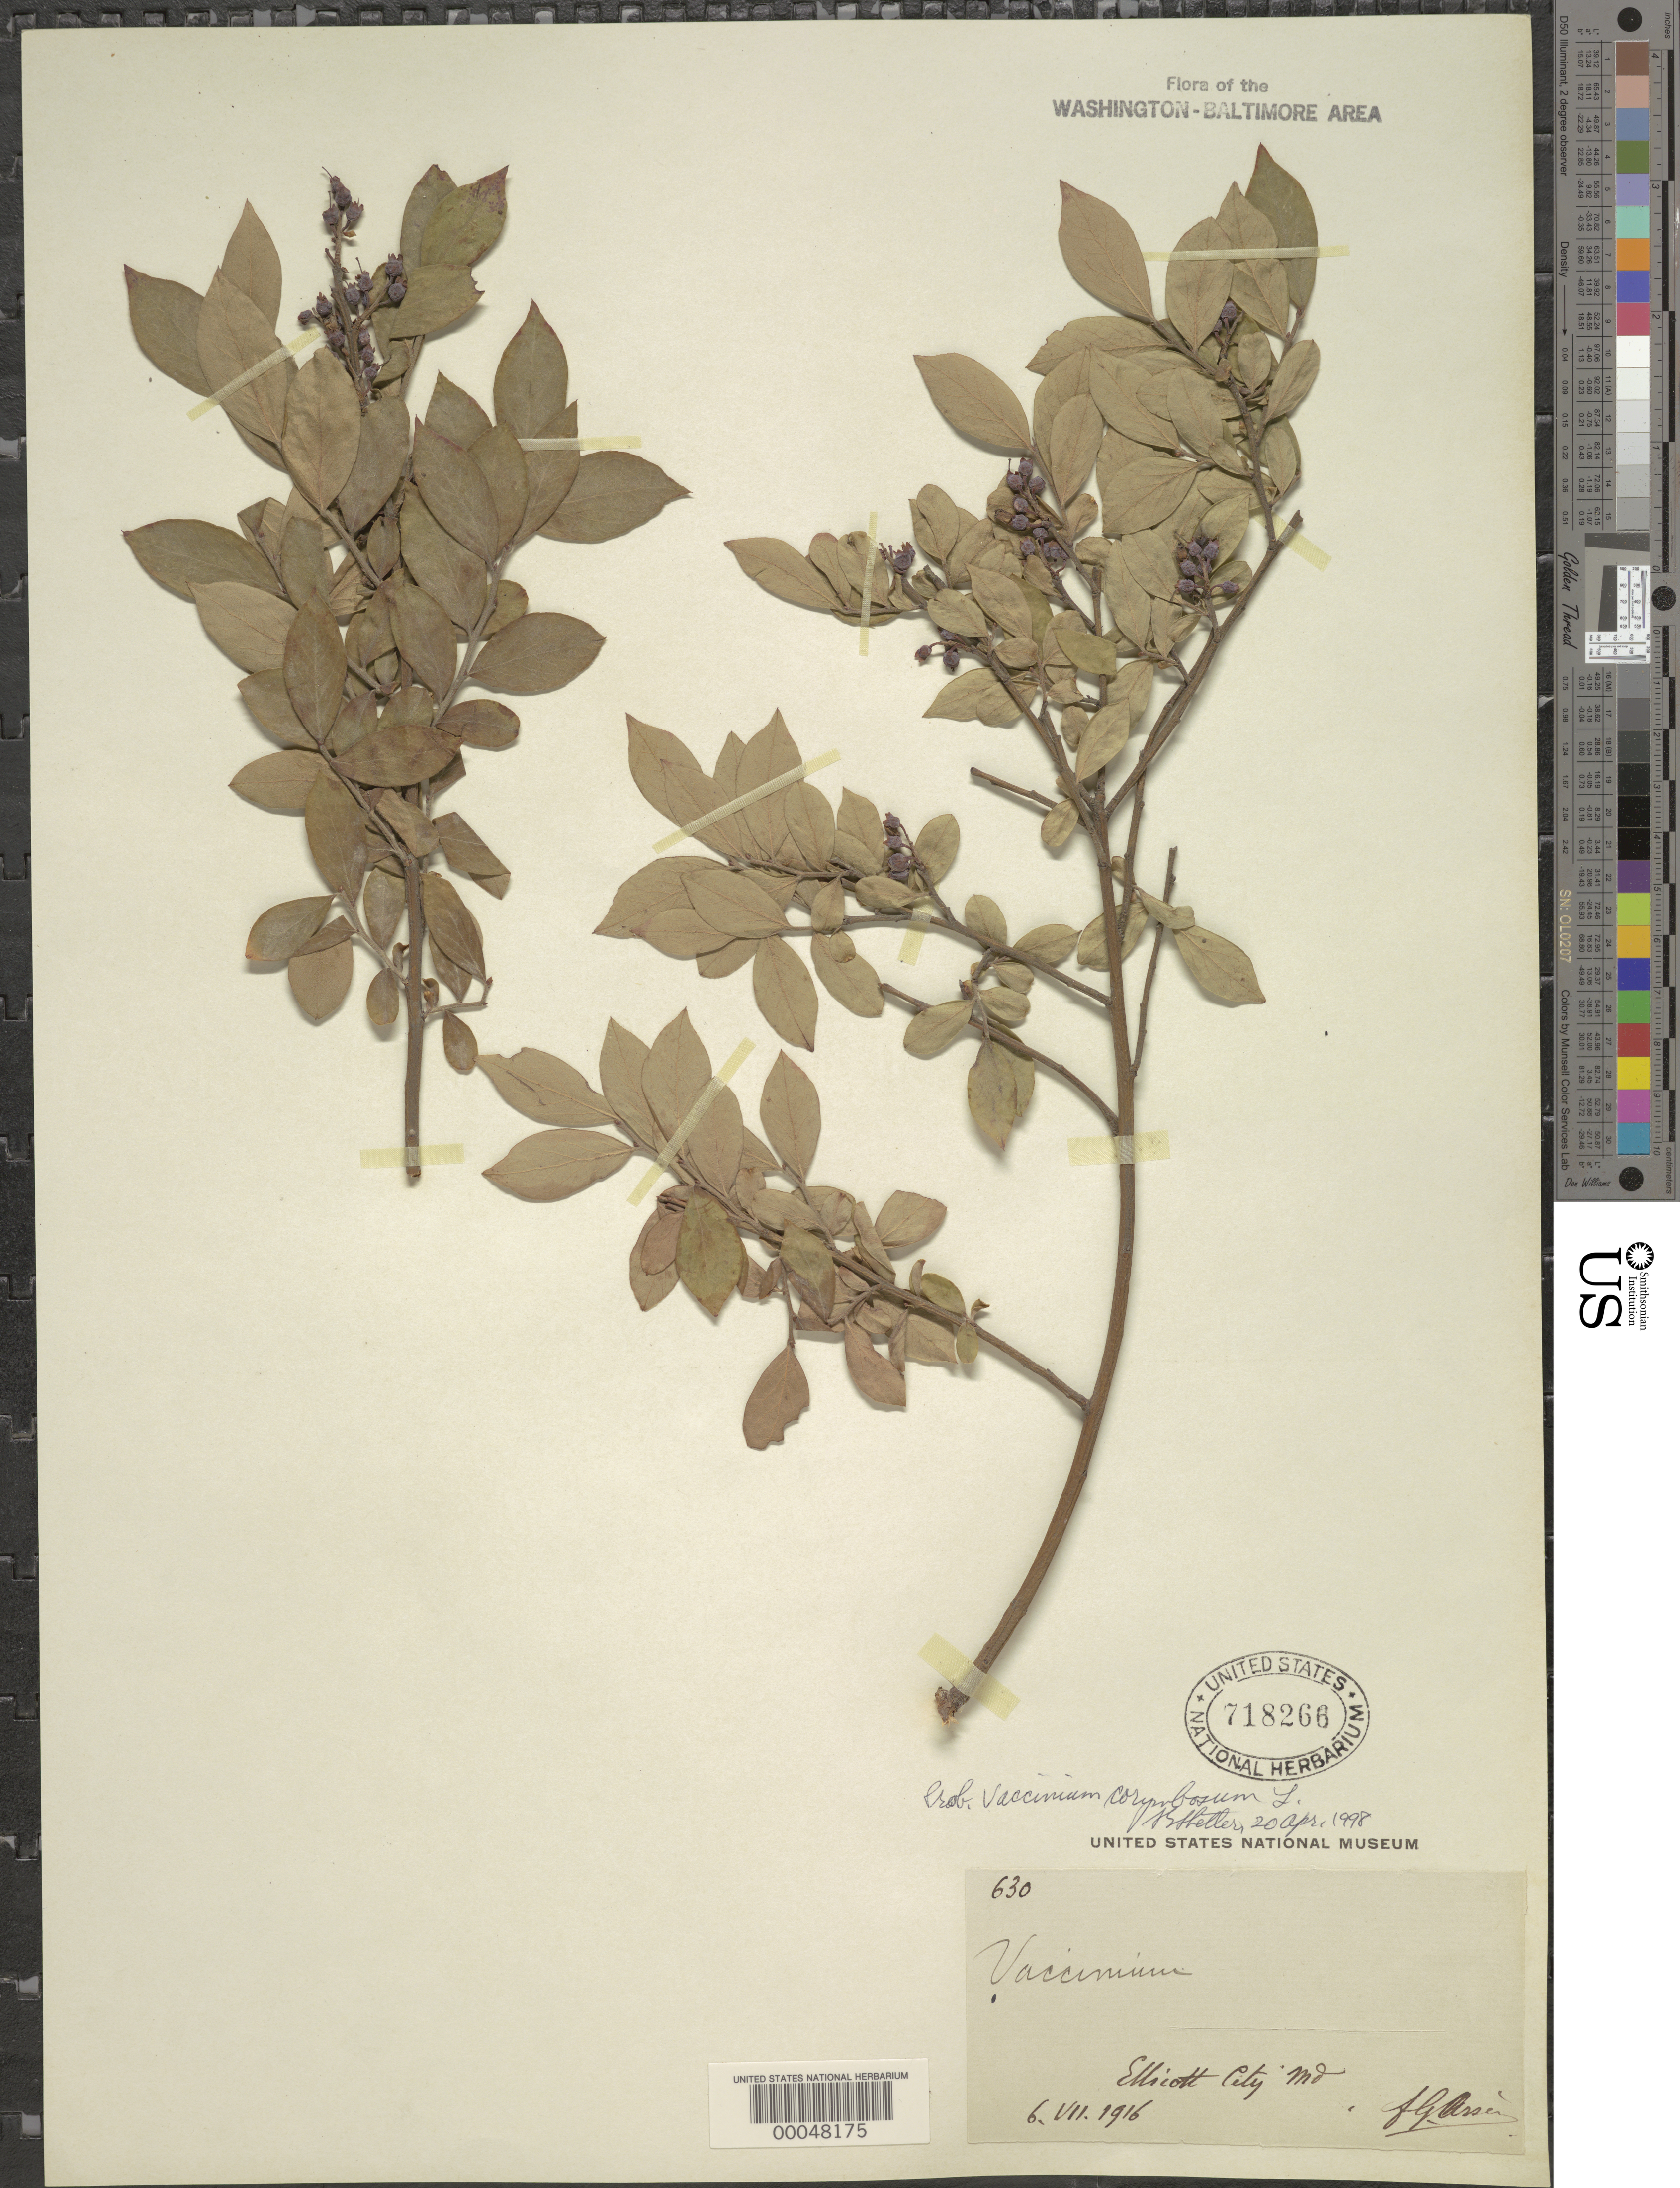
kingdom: Plantae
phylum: Tracheophyta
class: Magnoliopsida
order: Ericales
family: Ericaceae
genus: Vaccinium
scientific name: Vaccinium corymbosum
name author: L.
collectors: Bro. G. Arsène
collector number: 630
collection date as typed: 06 Jul 1916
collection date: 1916-07-06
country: United States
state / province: Maryland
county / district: Howard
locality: Ellicott City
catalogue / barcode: US 718266